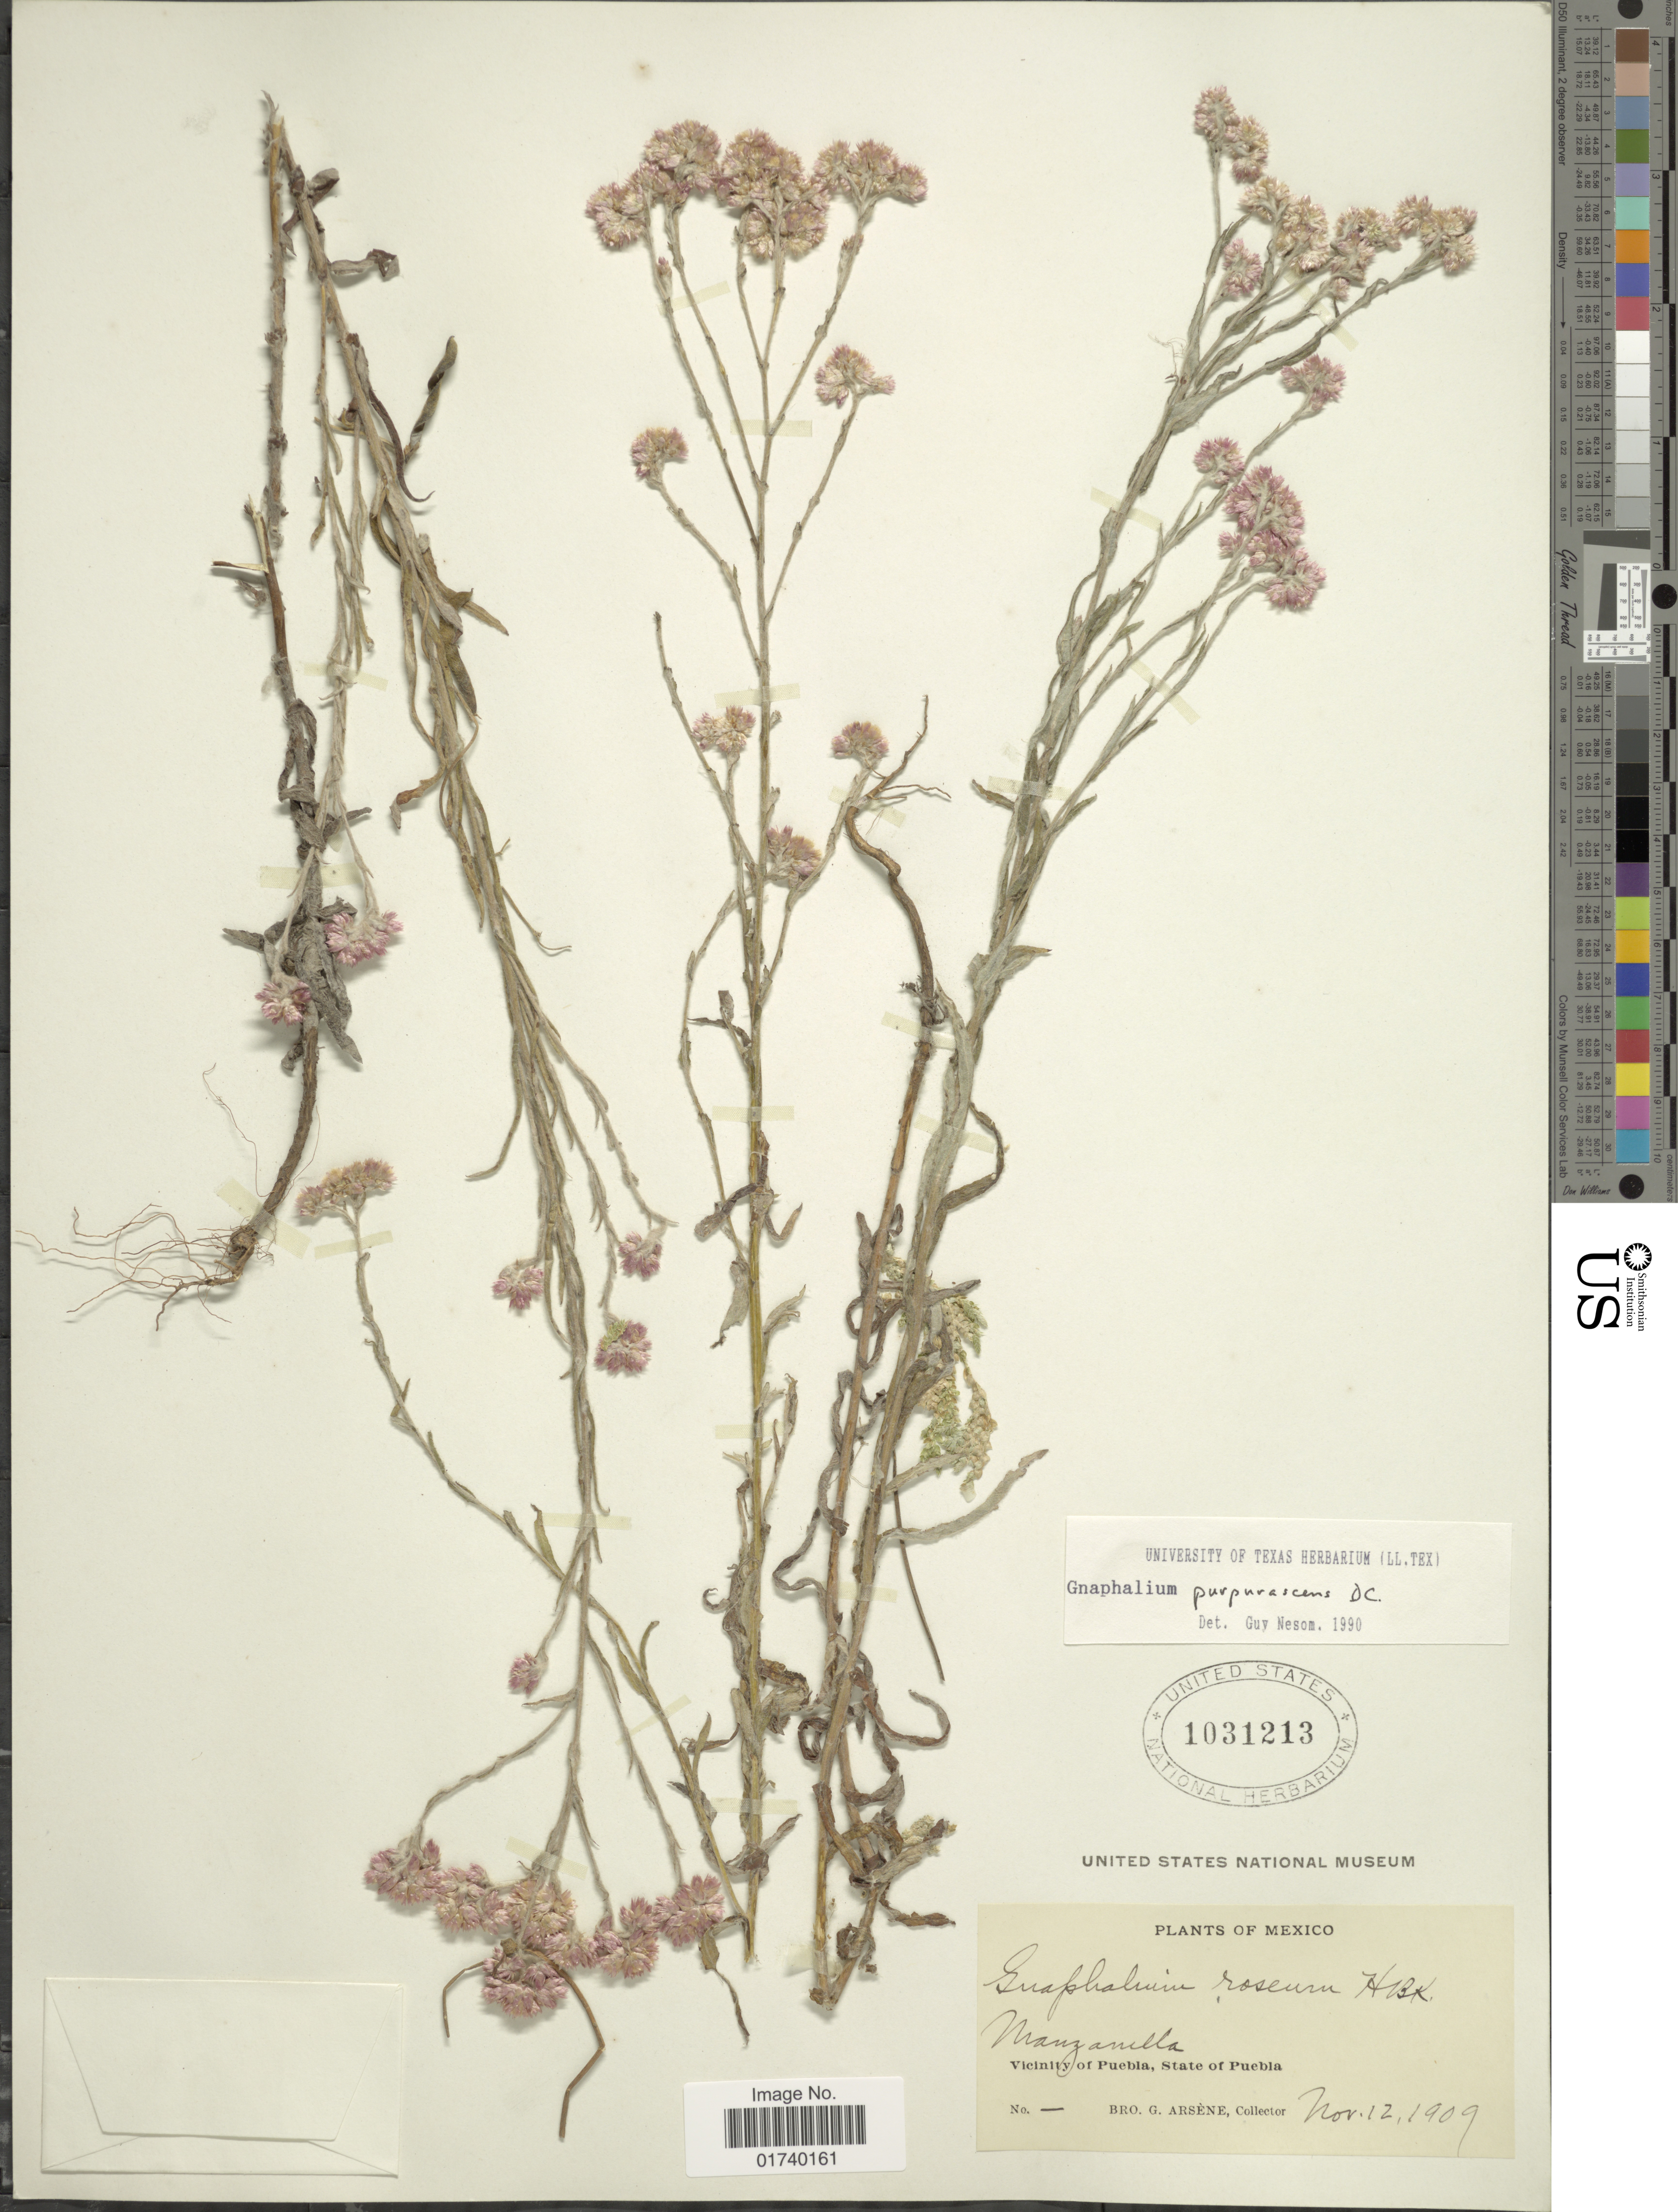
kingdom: Plantae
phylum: Tracheophyta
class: Magnoliopsida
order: Asterales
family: Asteraceae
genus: Pseudognaphalium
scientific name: Pseudognaphalium purpurascens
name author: (DC.) Anderb.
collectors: Bro. G. Arsène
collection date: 1909-11-12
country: Mexico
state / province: Puebla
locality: Manzailla, vicinity of Puebla, State of Puebla.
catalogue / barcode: US 1031213